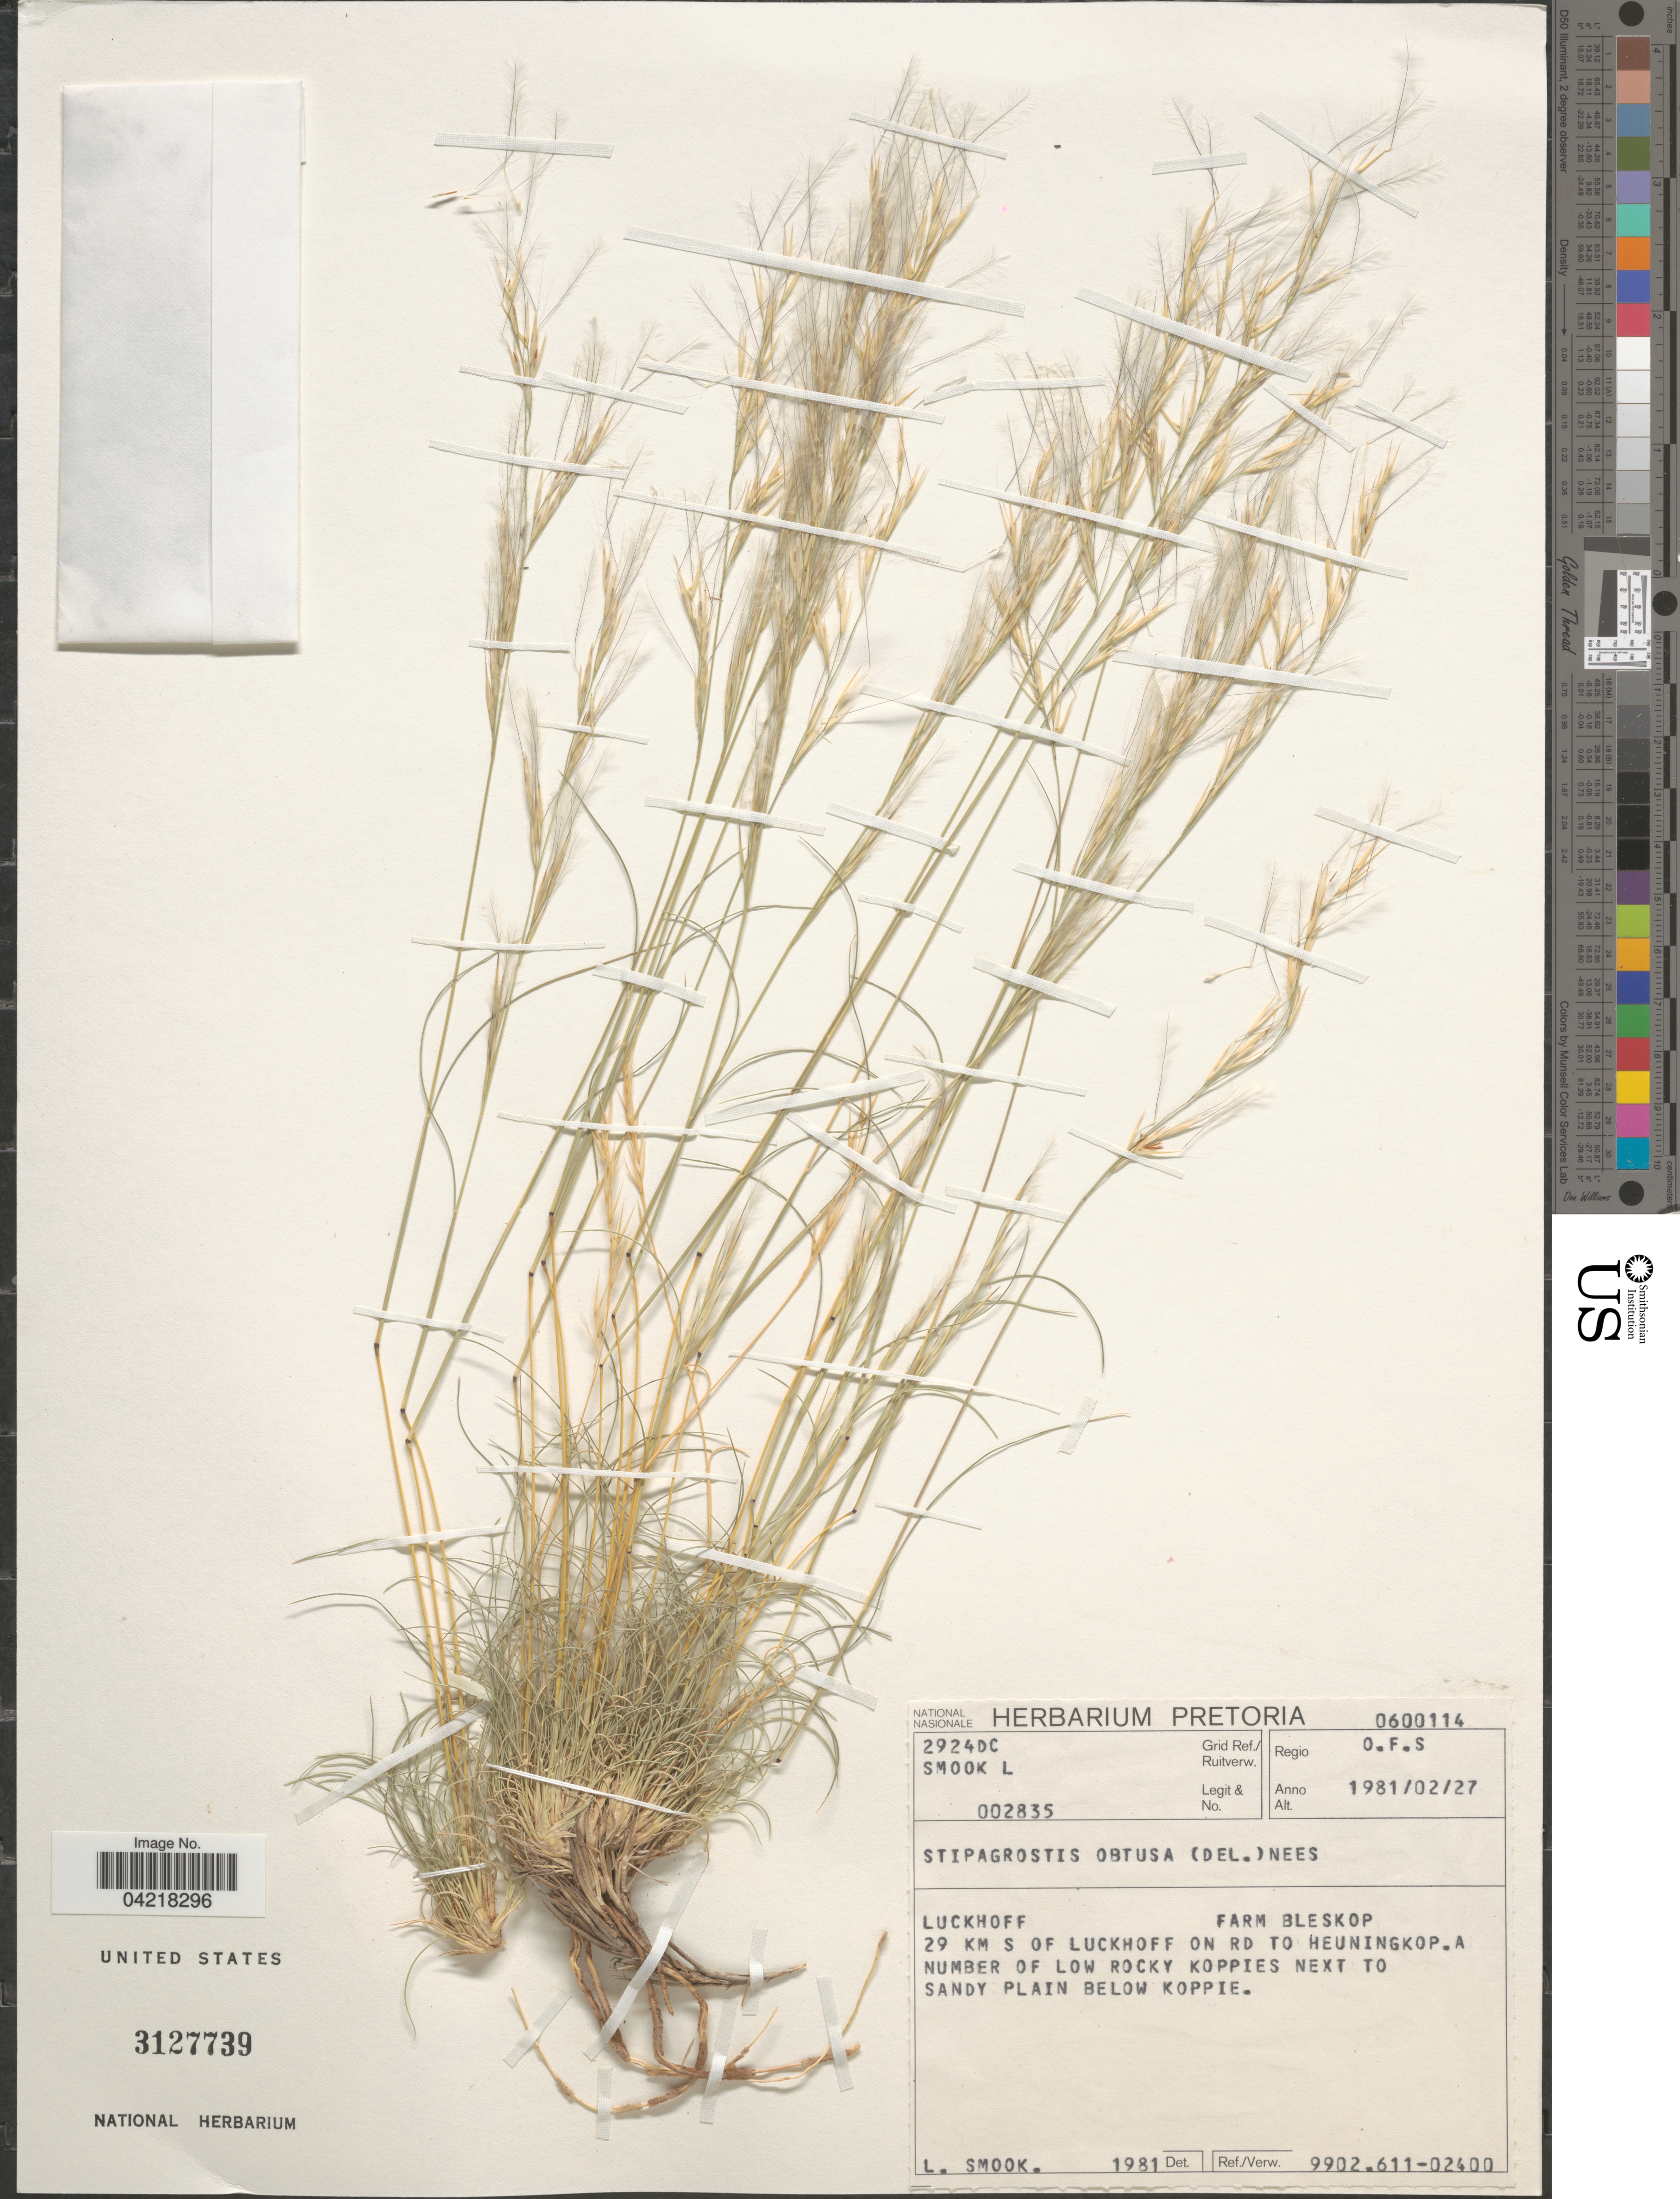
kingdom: Plantae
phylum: Tracheophyta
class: Liliopsida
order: Poales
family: Poaceae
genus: Stipagrostis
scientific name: Stipagrostis obtusa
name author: (Delile) Nees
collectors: L. Smook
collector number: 002835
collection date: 1981-02-27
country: South Africa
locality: Regio O.F.S. Luckhoff. Farm Bleskop. 29 Km S of Luckhoff on rd to Heuningkop. A number of low rocky koppies next to sandy plain below Koppie. 2924DC Grid Ref./Ruitverw.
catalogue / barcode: US 3127739